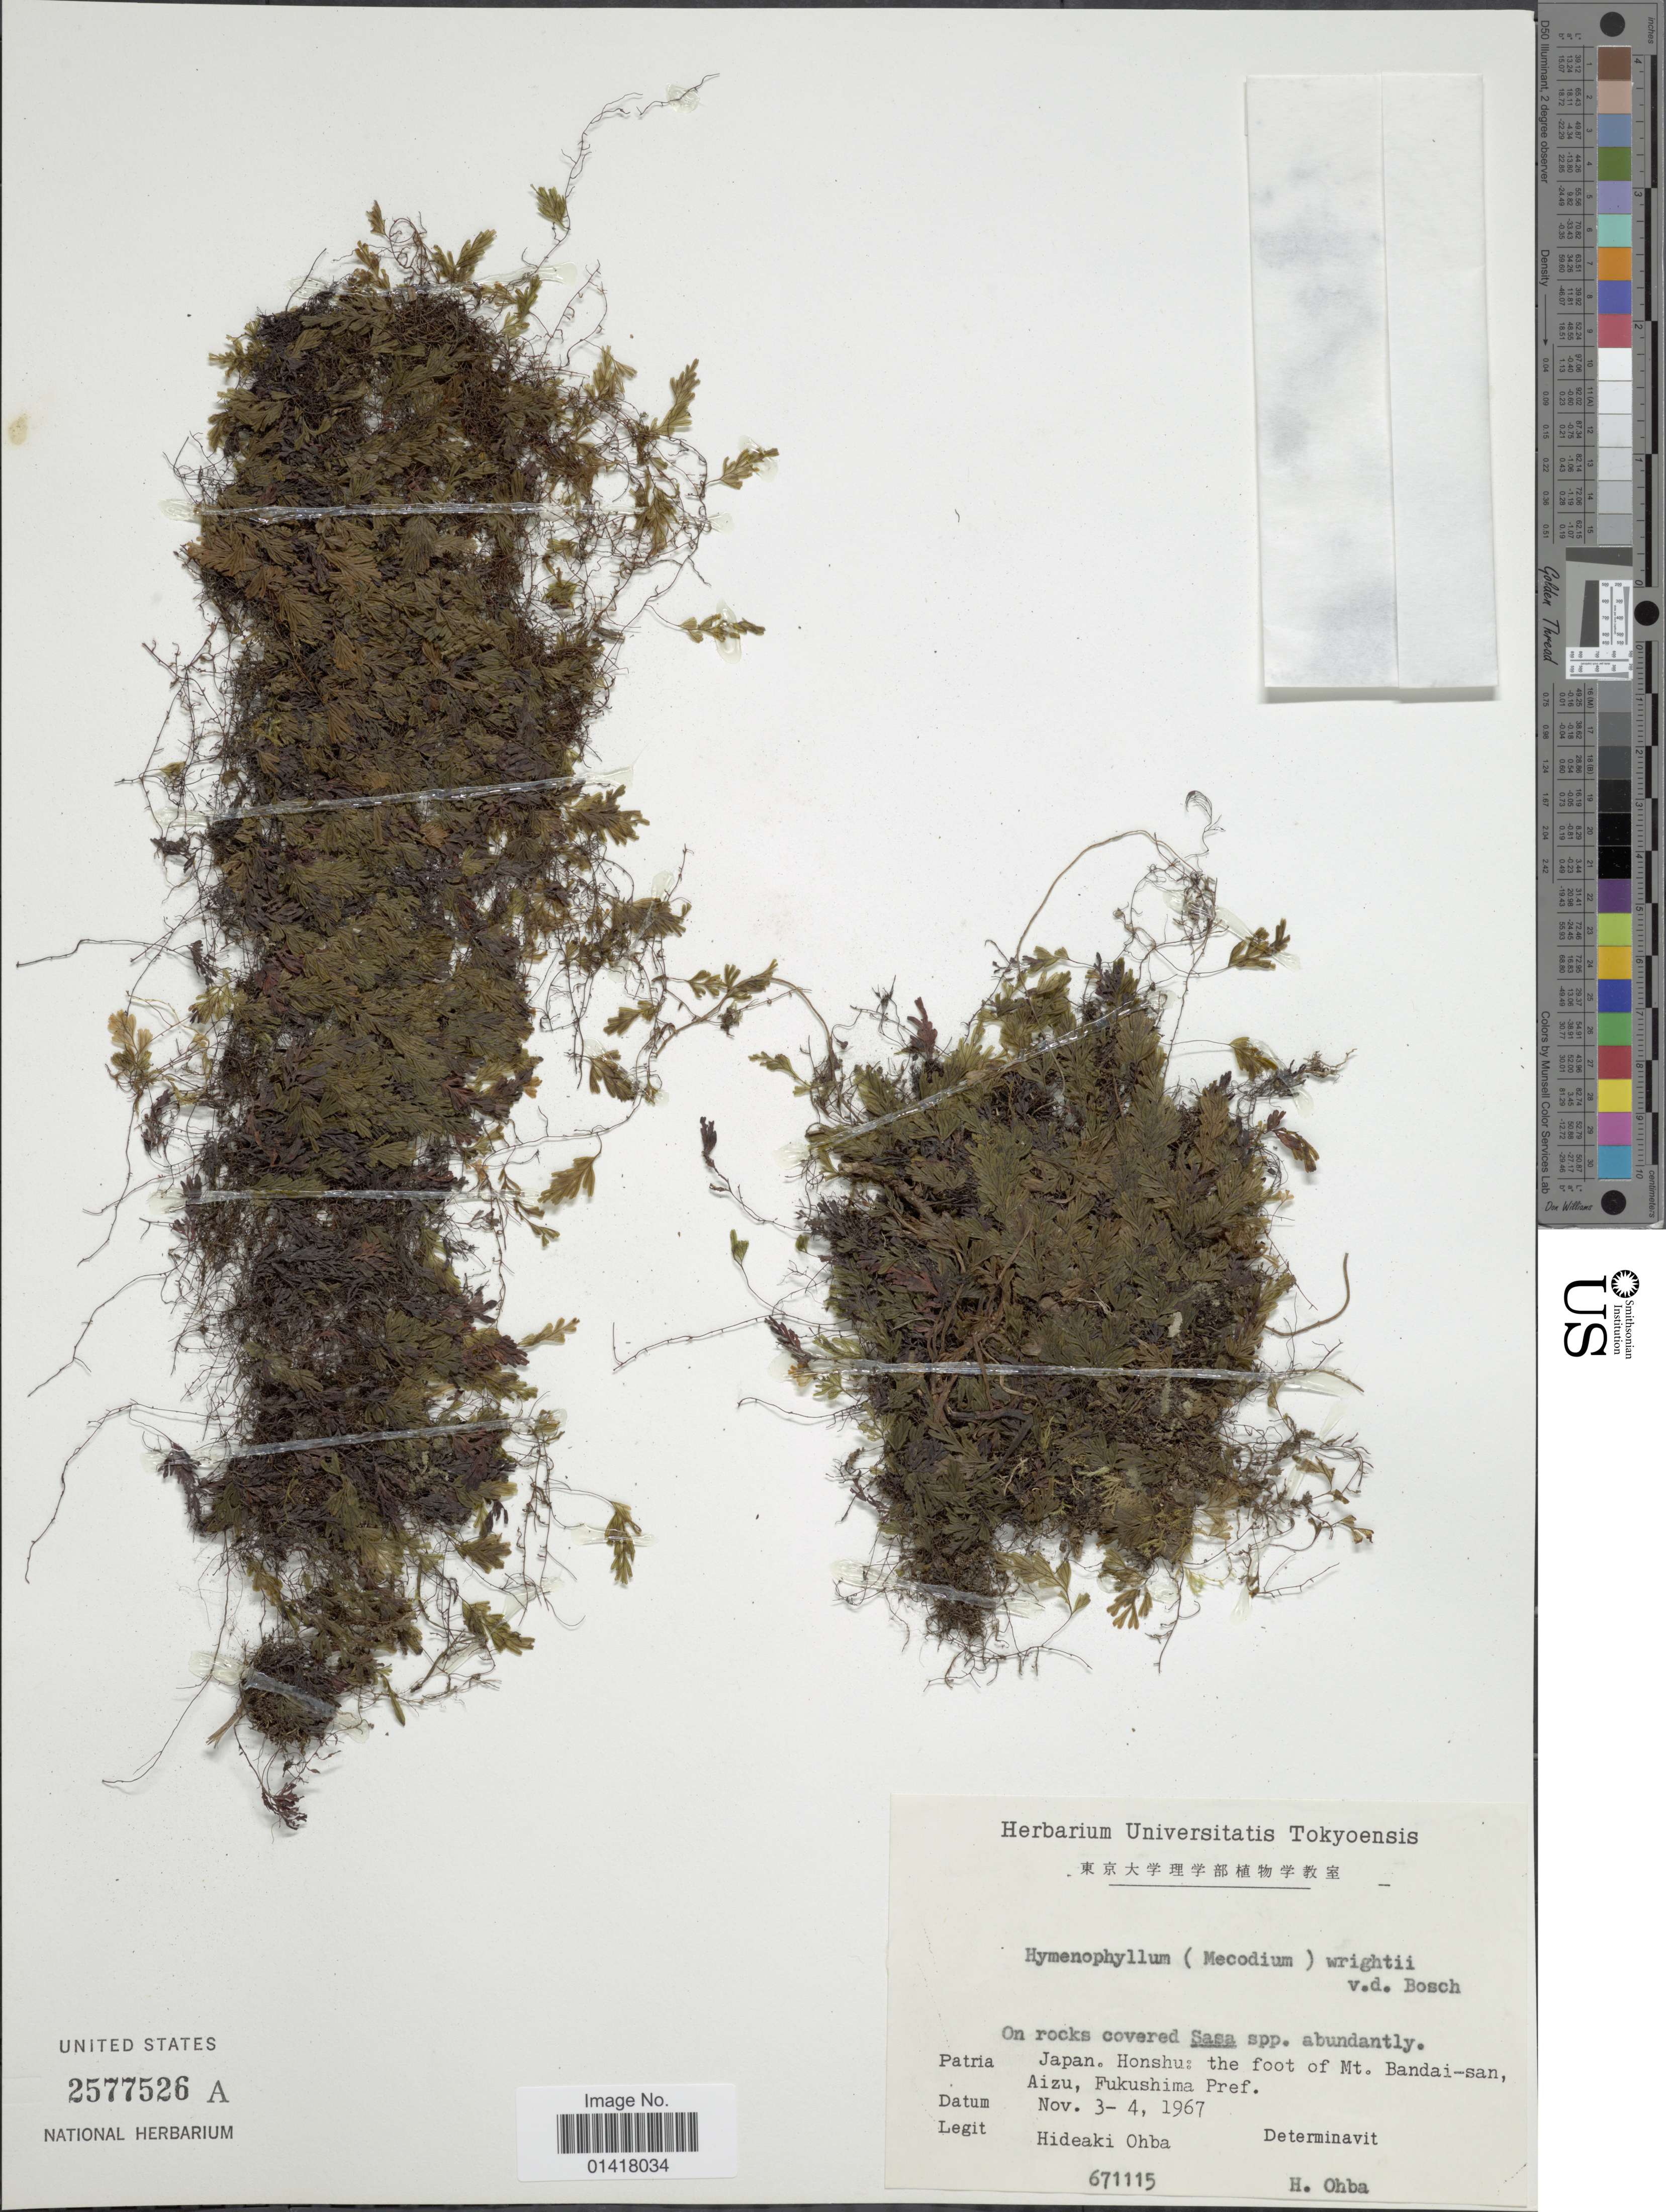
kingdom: Plantae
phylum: Tracheophyta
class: Polypodiopsida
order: Hymenophyllales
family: Hymenophyllaceae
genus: Hymenophyllum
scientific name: Hymenophyllum wrightii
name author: Bosch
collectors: H. Ohba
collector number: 671115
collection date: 1967-11-03/1967-11-04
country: Japan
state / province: Hukusima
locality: Honshu: the foot of Mt. Bandai-san, Aizu, Fukushima Pref.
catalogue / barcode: US 2577526A